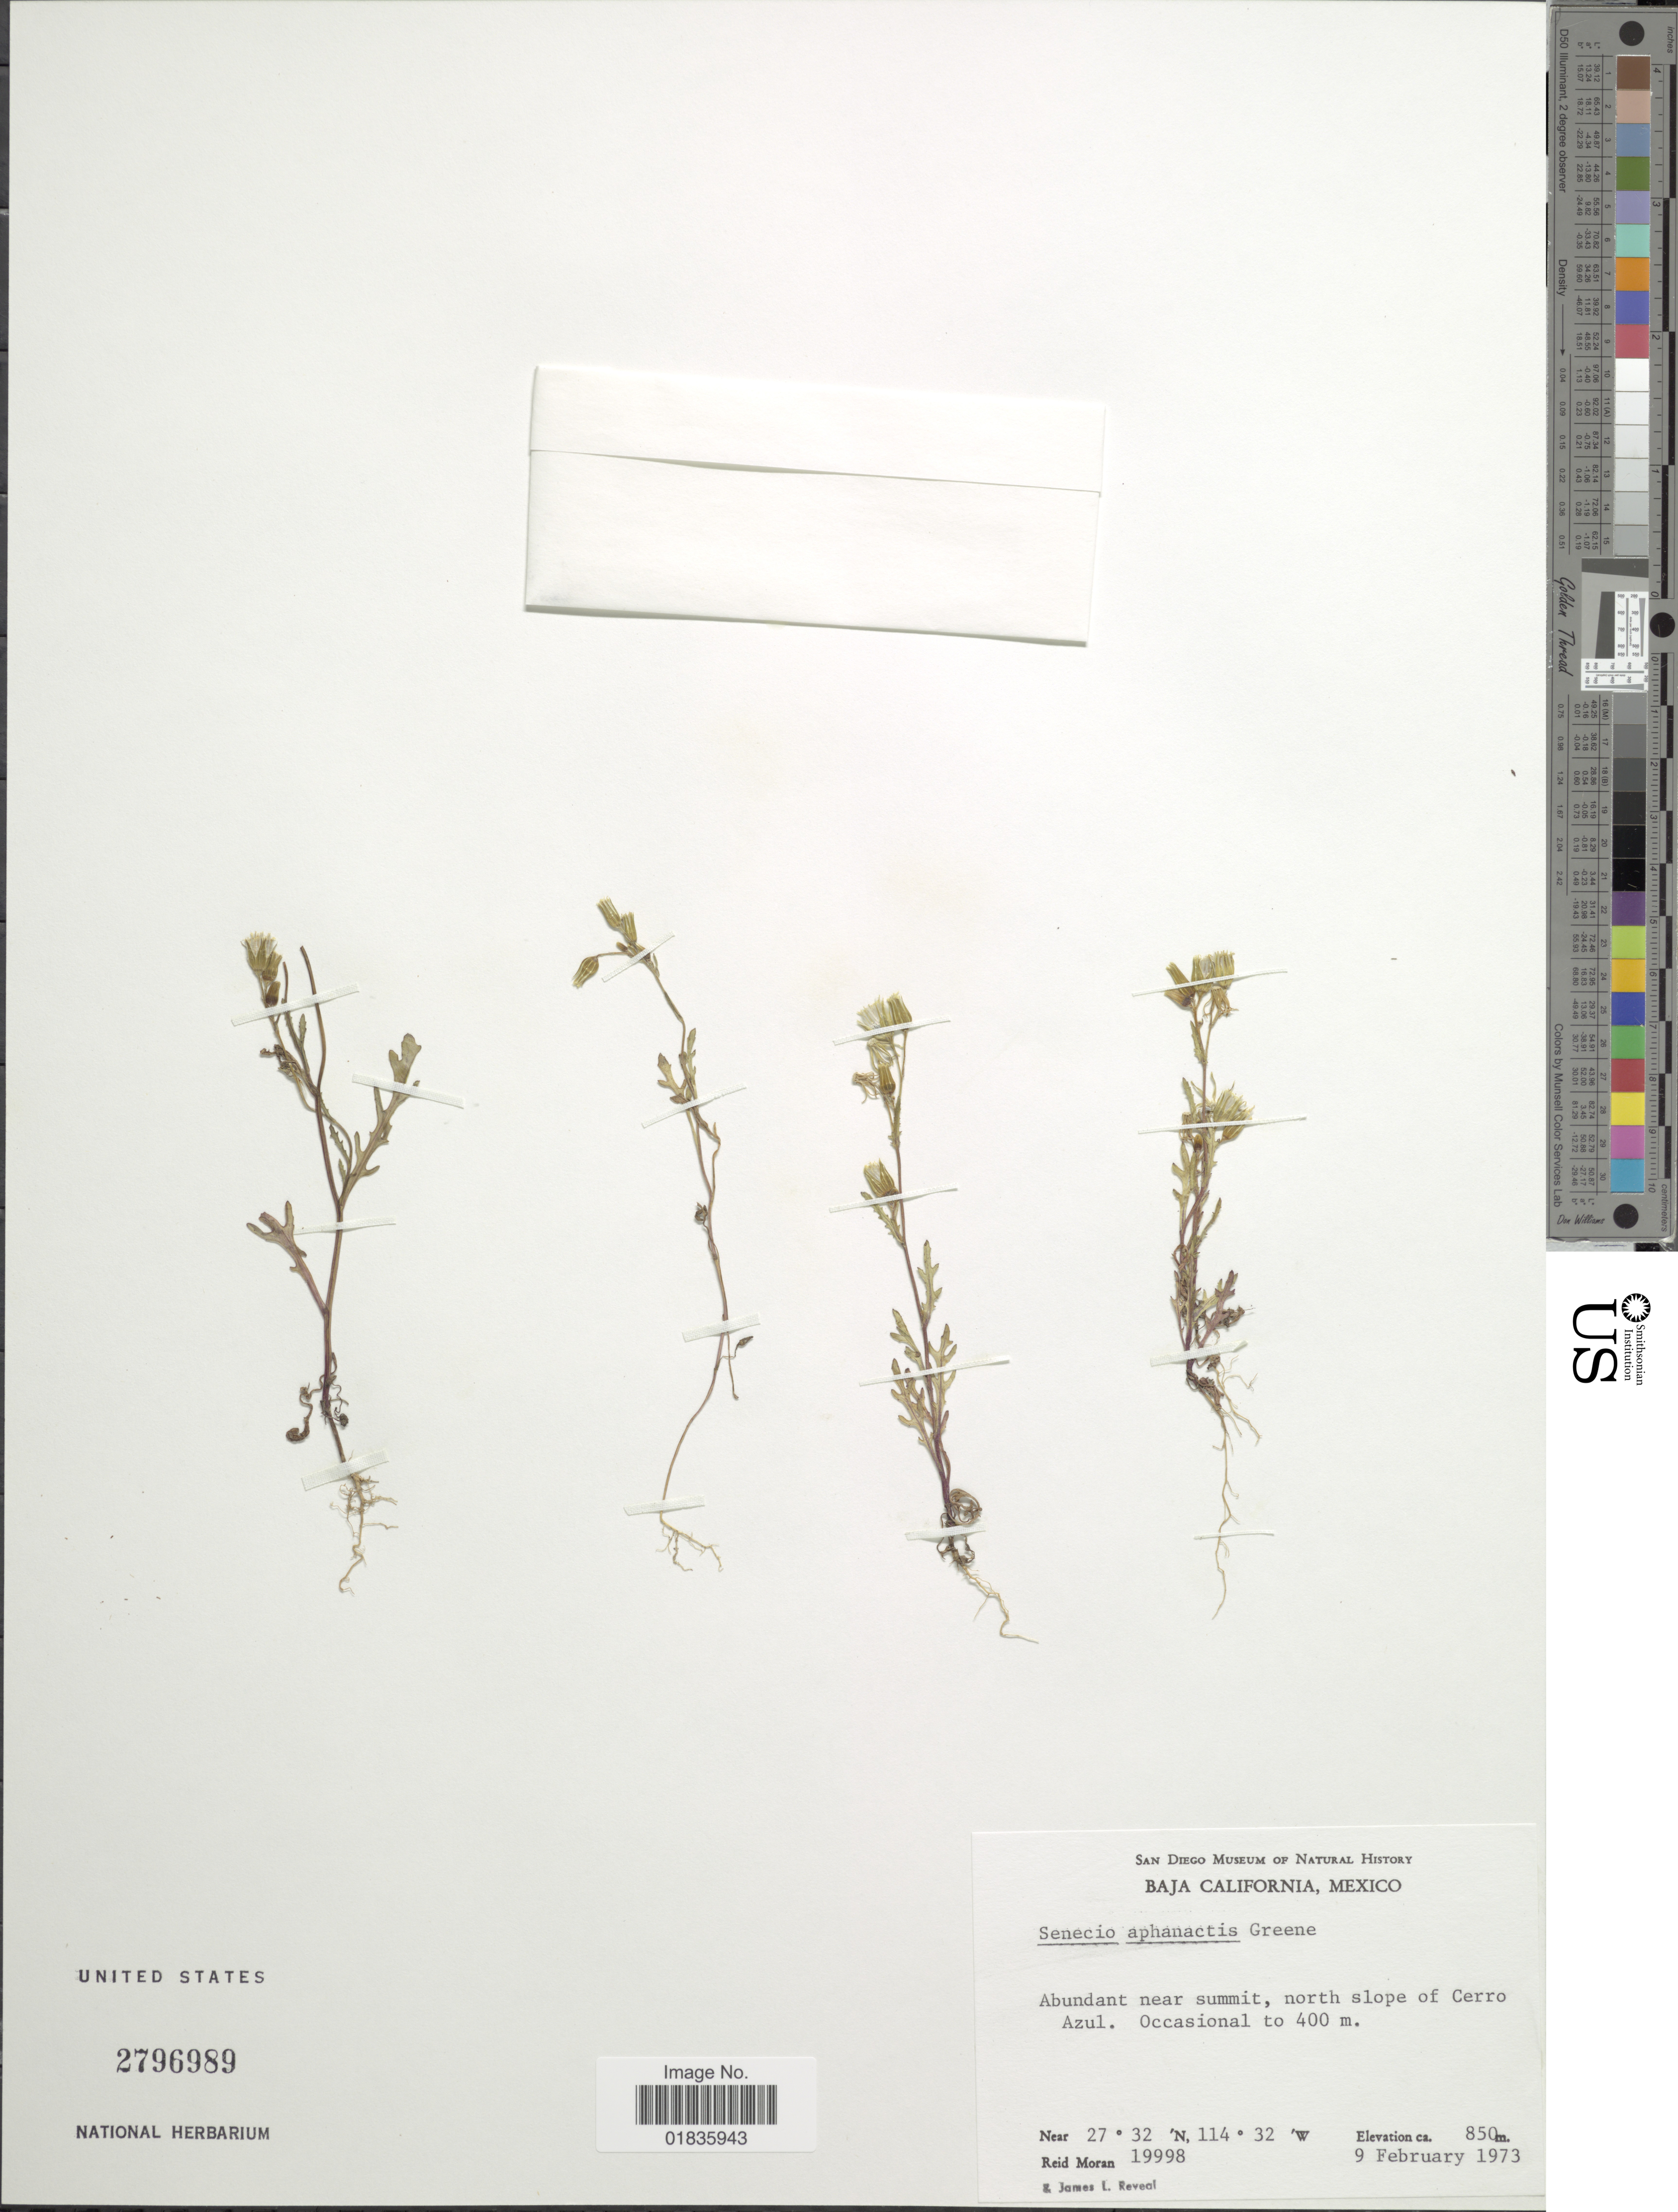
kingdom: Plantae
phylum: Tracheophyta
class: Magnoliopsida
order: Asterales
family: Asteraceae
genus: Senecio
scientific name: Senecio aphanactis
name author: Greene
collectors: R. V. Moran & J. L. Reveal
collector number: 19998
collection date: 1973-02-09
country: Mexico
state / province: Baja California Sur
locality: Abundant near summit, north slope of Cerro Azul.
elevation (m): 850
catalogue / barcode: US 2796989